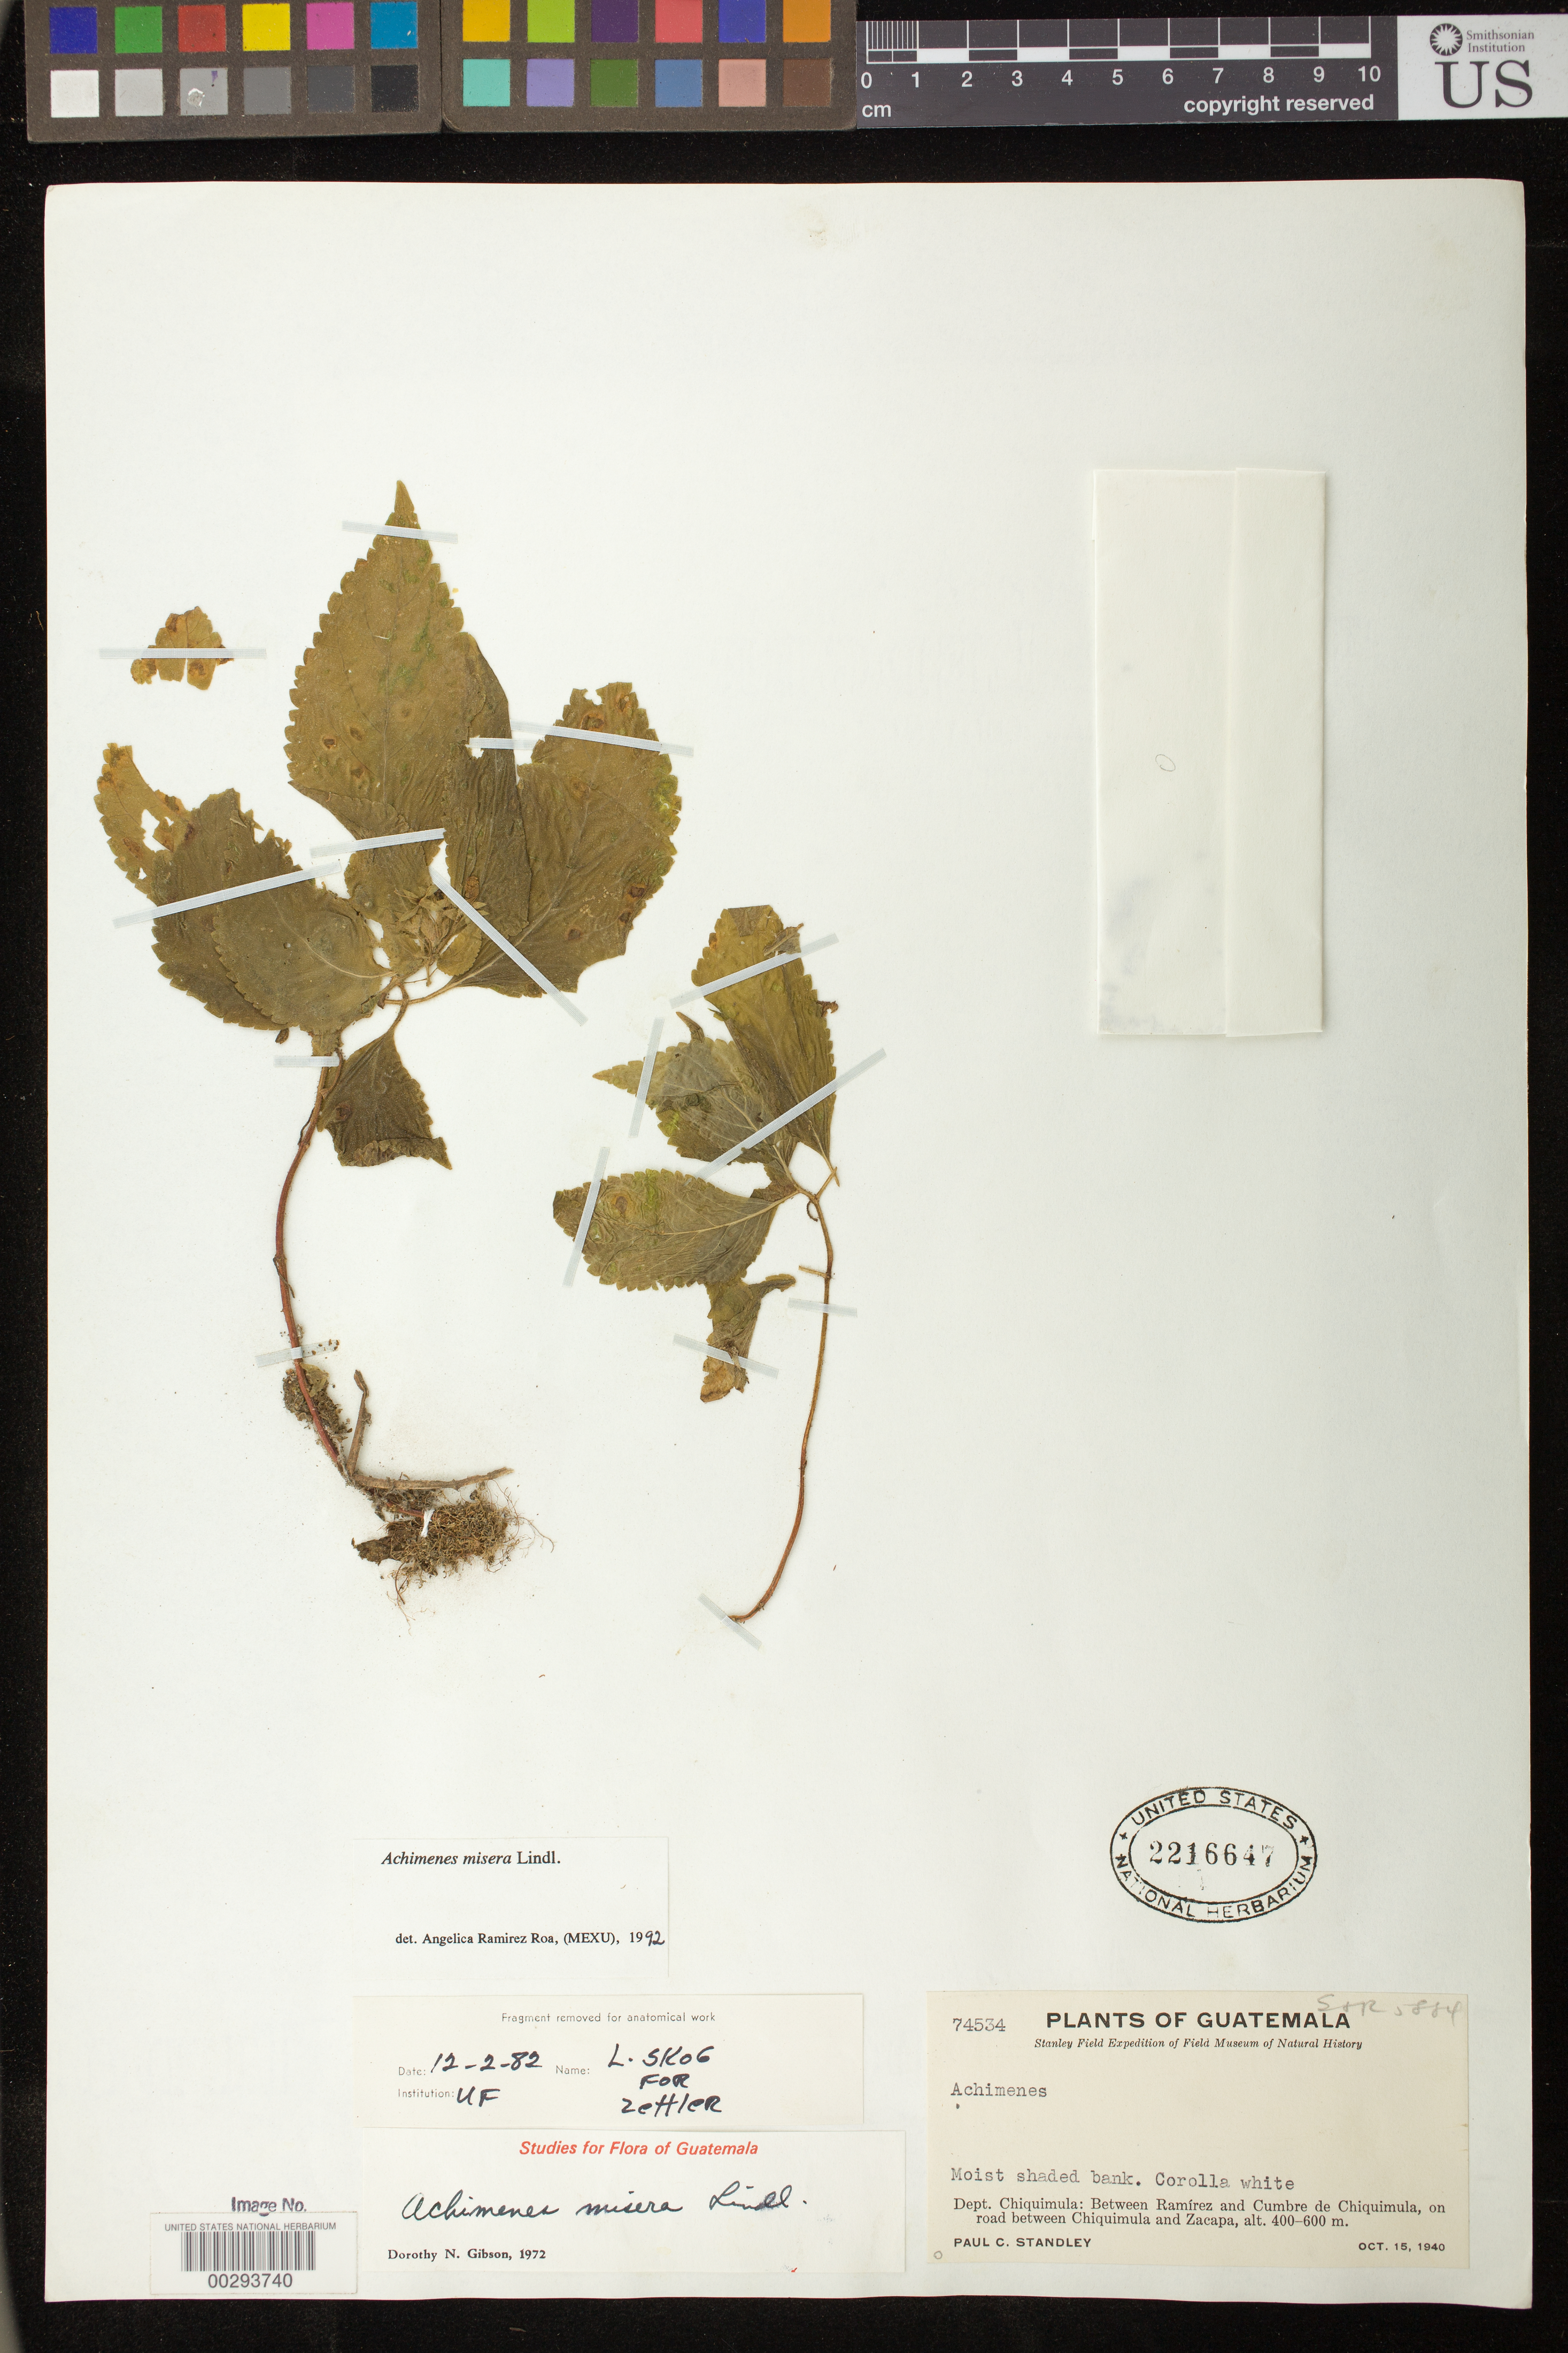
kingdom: Plantae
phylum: Tracheophyta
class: Magnoliopsida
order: Lamiales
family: Gesneriaceae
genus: Achimenes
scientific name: Achimenes misera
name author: Lindl.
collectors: P. C. Standley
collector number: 74534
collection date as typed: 15 Oct 1940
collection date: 1940-10-15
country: Guatemala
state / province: Chiquimula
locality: Between Ramirez and Cumbre de Chiquimula, on road between Chiquimula and Zacapa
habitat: Moist shaded bank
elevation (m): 400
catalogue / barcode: US 2216647